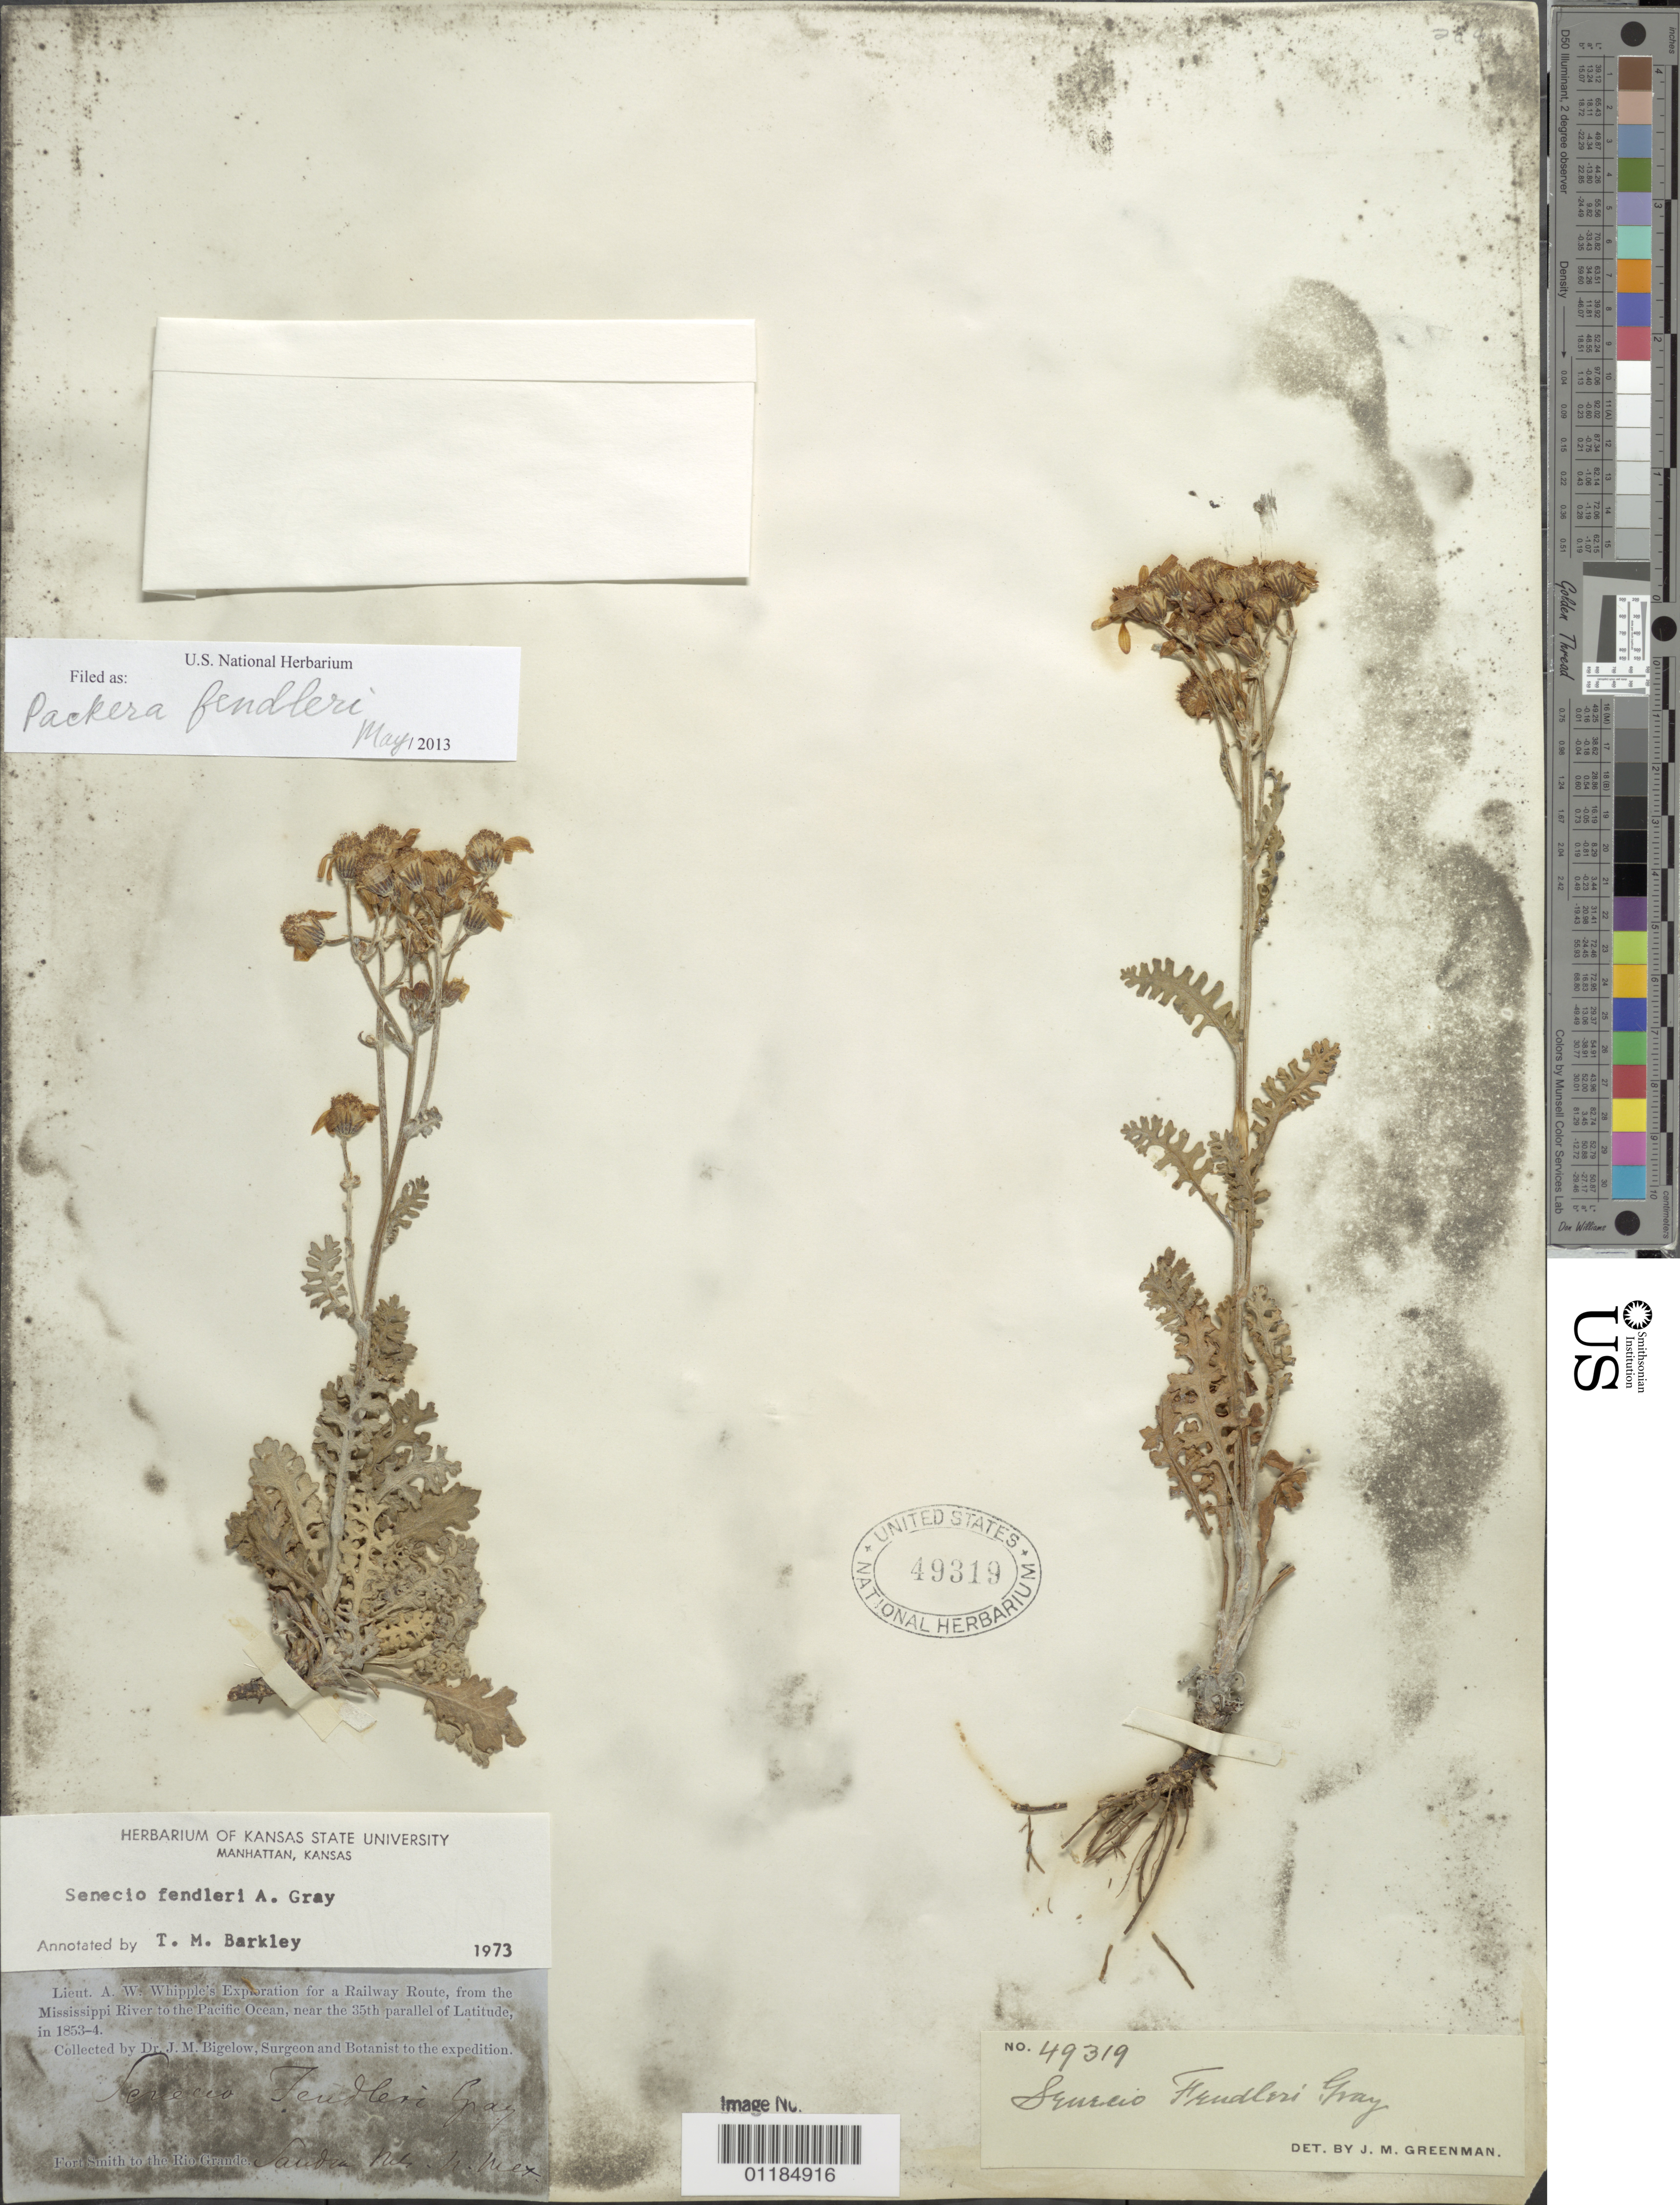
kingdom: Plantae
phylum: Tracheophyta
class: Magnoliopsida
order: Asterales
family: Asteraceae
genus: Packera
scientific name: Packera fendleri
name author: (A. Gray) W.A. Weber & Á. Löve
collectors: J. M. Bigelow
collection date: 1853/1854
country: United States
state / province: New Mexico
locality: Sandia Mts.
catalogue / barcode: US 49319